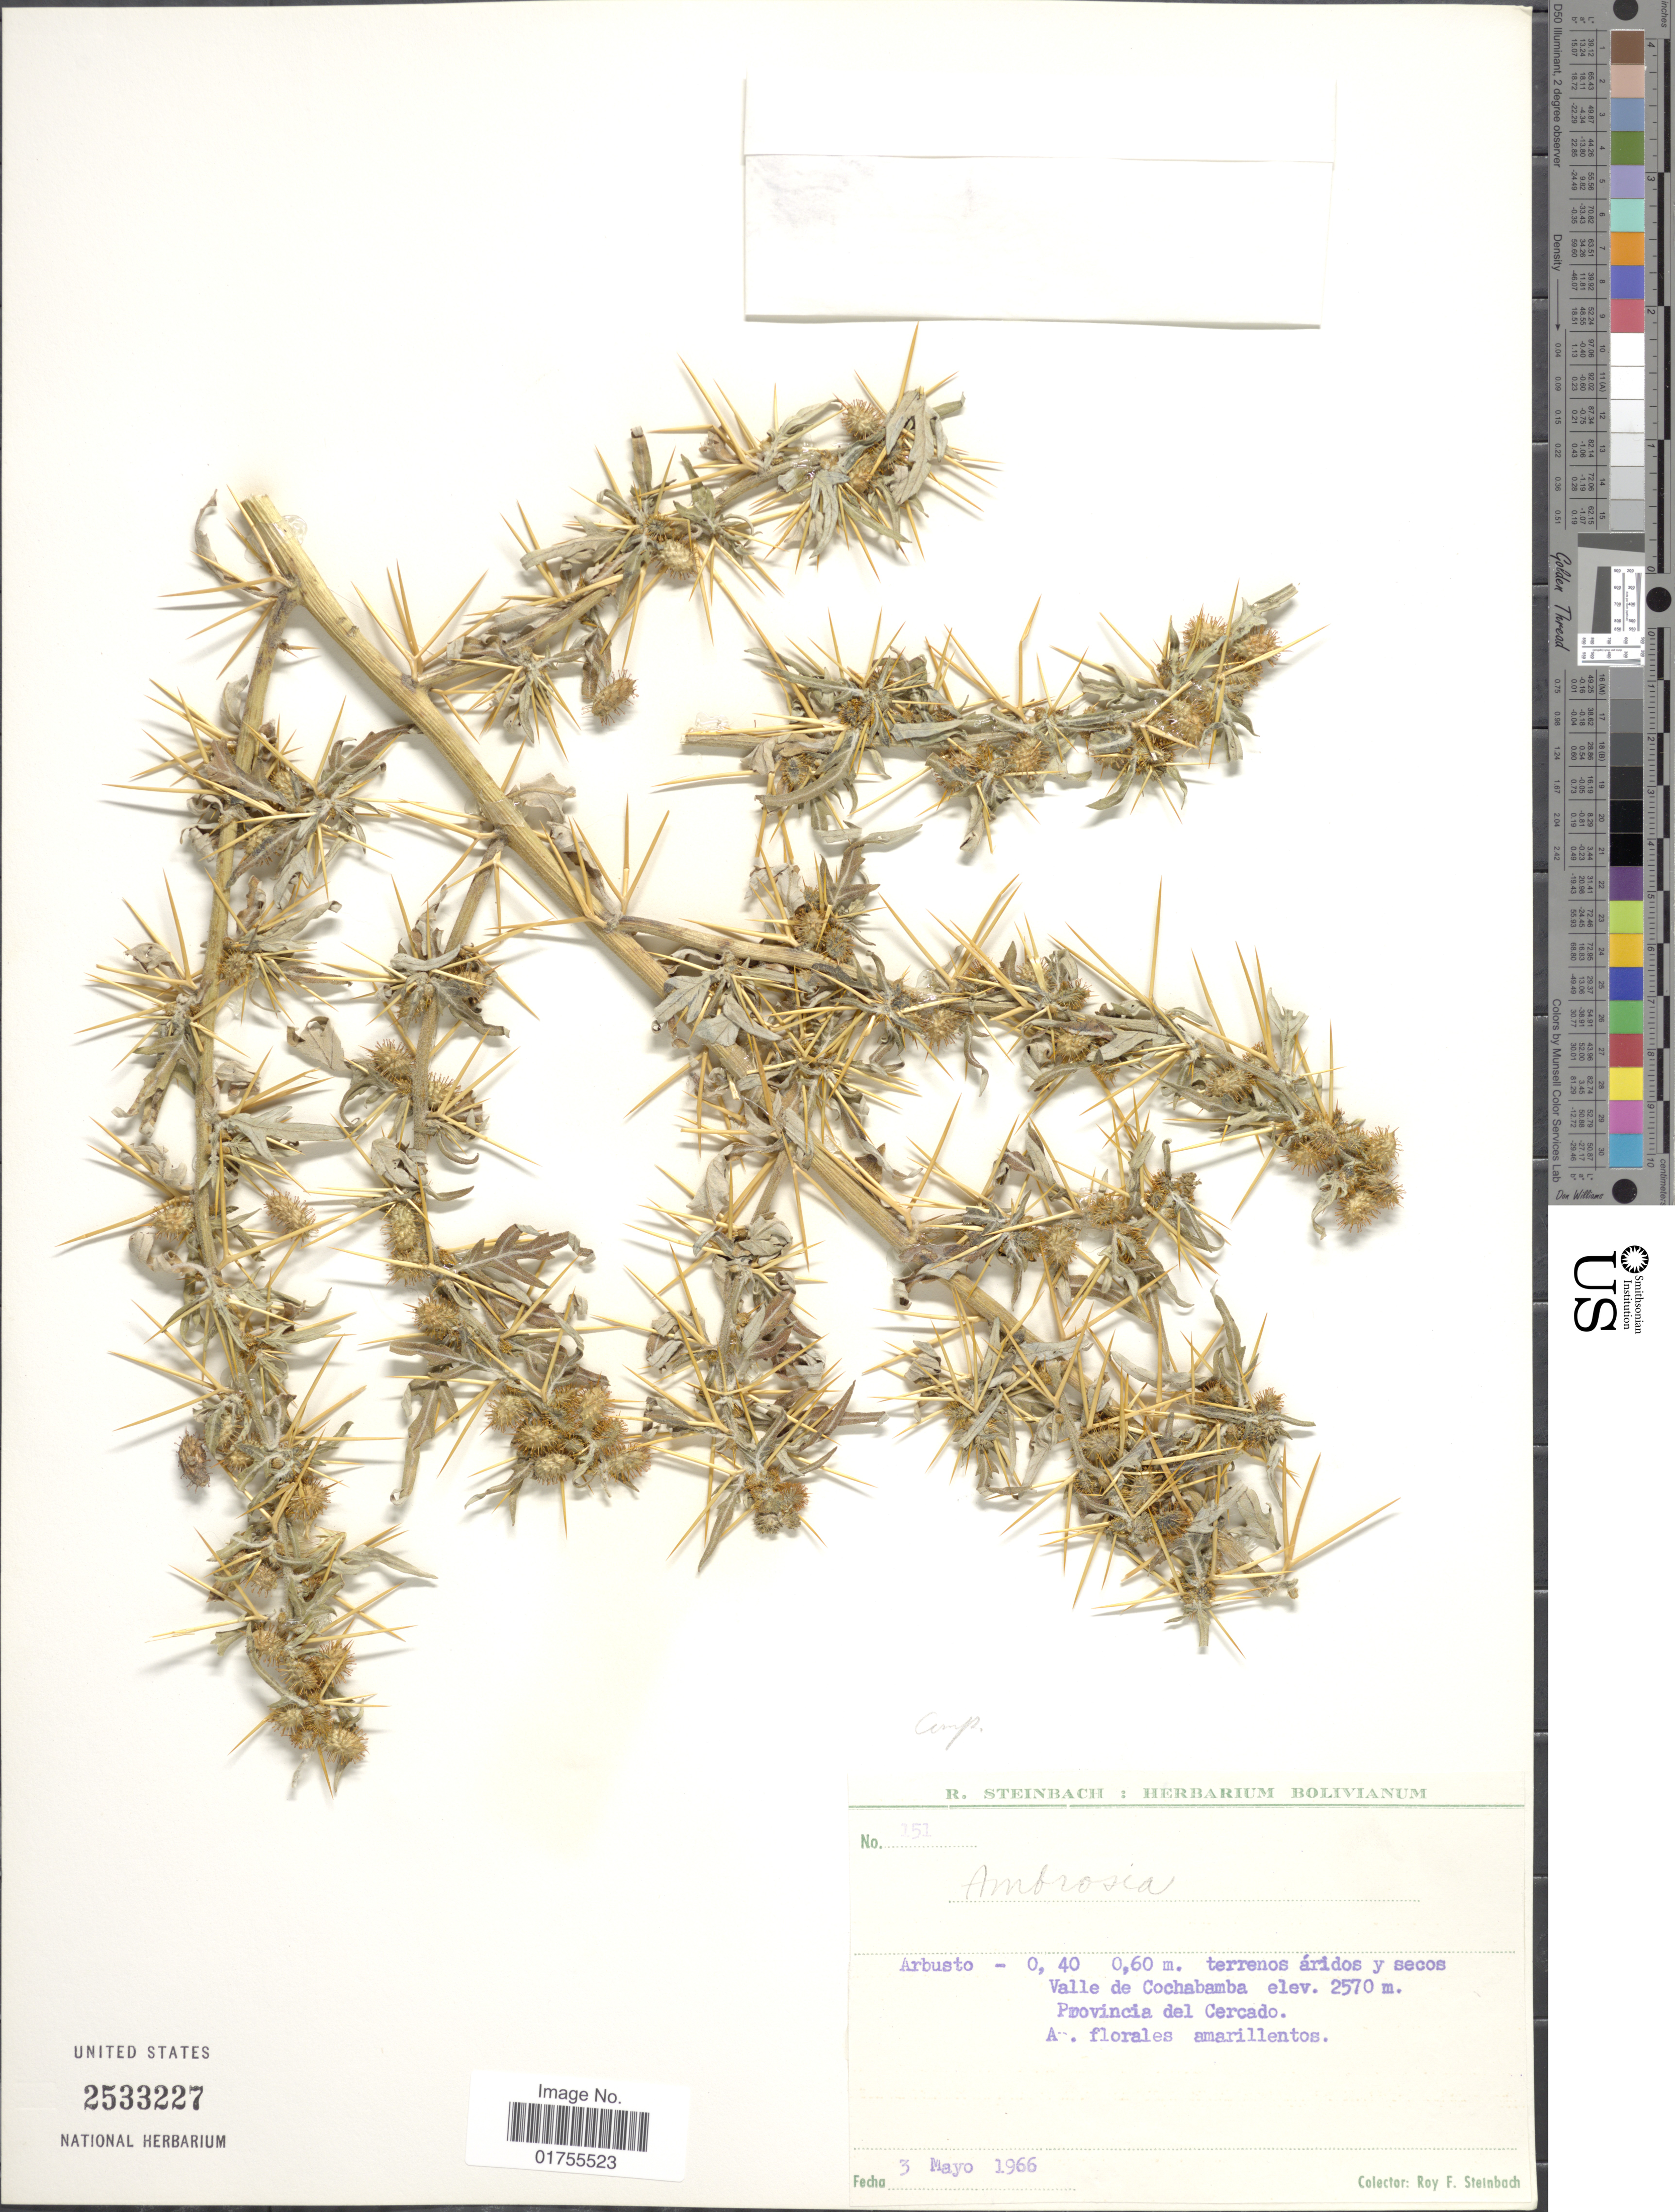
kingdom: Plantae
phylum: Tracheophyta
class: Magnoliopsida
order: Asterales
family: Asteraceae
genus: Xanthium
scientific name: Xanthium spinosum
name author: L.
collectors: R. F. Steinbach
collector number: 151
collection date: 1966-05-03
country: Bolivia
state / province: Cochabamba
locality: Valle de Cochabamba, Provincia del Cercado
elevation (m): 2570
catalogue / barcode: US 2533227